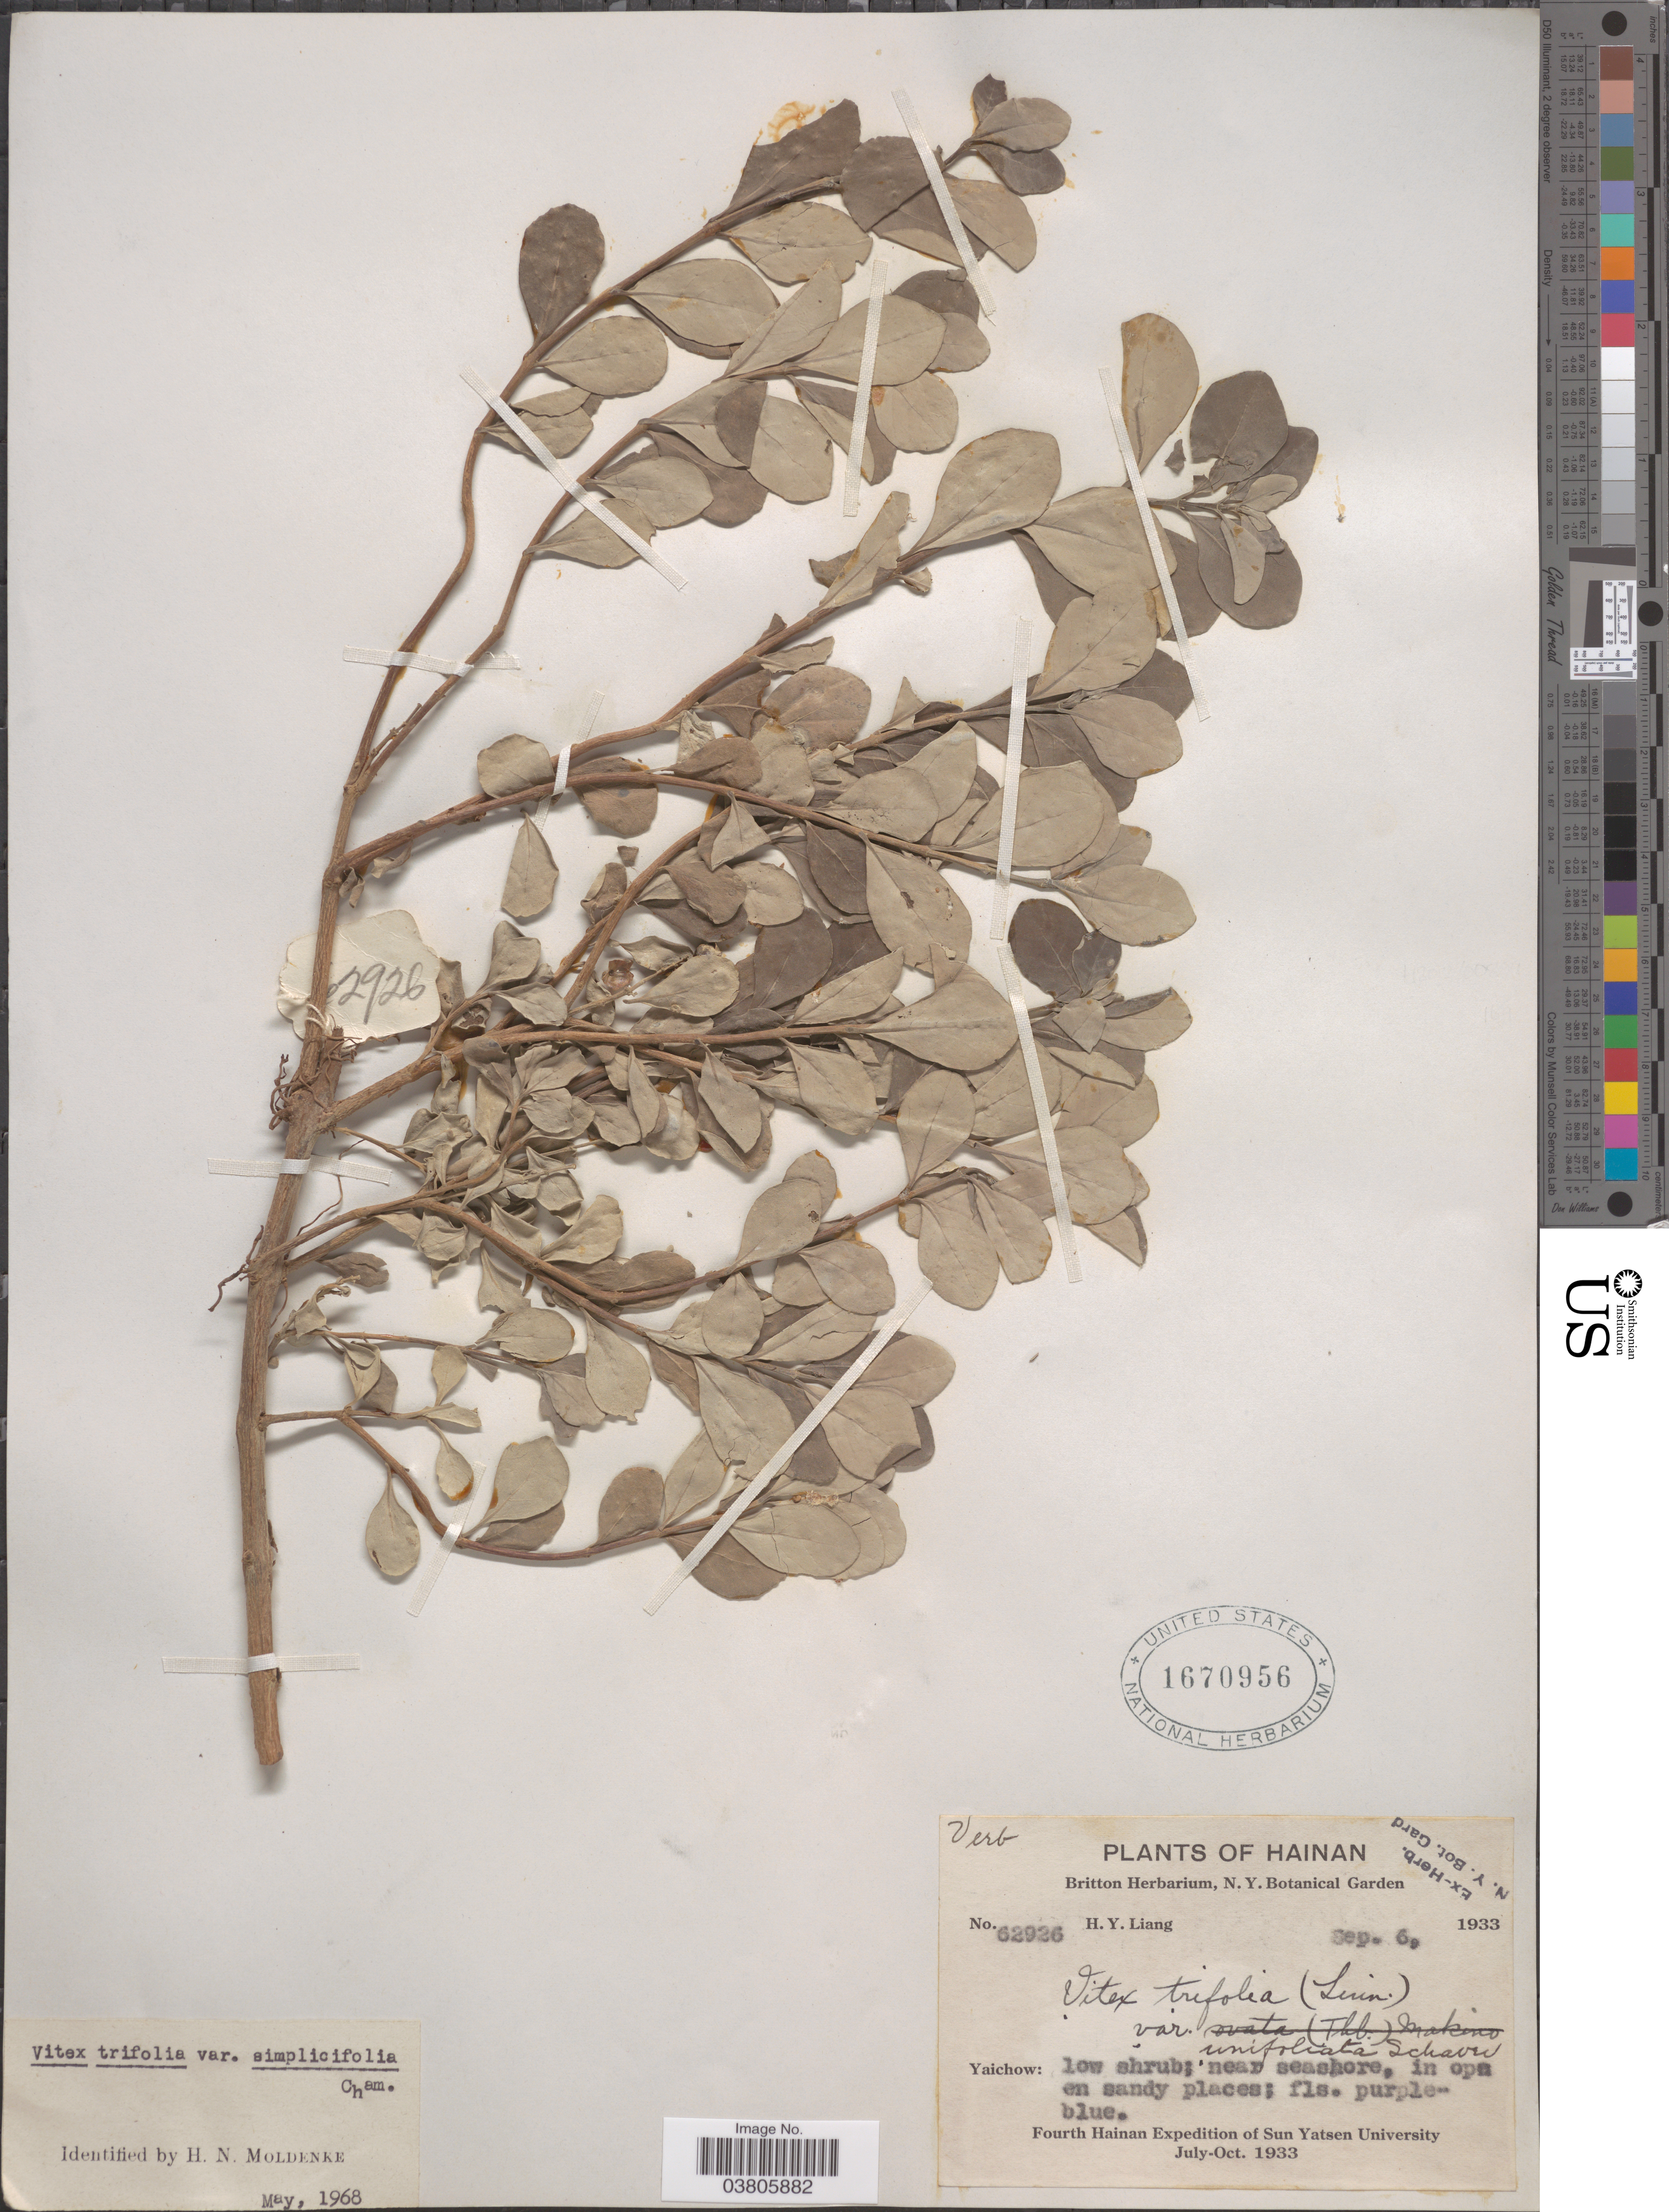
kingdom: Plantae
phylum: Tracheophyta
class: Magnoliopsida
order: Lamiales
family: Lamiaceae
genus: Vitex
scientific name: Vitex negundo var. simplicifolia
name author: D.K. Zang & J.W. Sun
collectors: H. Y. Liang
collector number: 62926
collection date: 1933-09-06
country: China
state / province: Hainan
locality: Yaichow.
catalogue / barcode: US 1670956